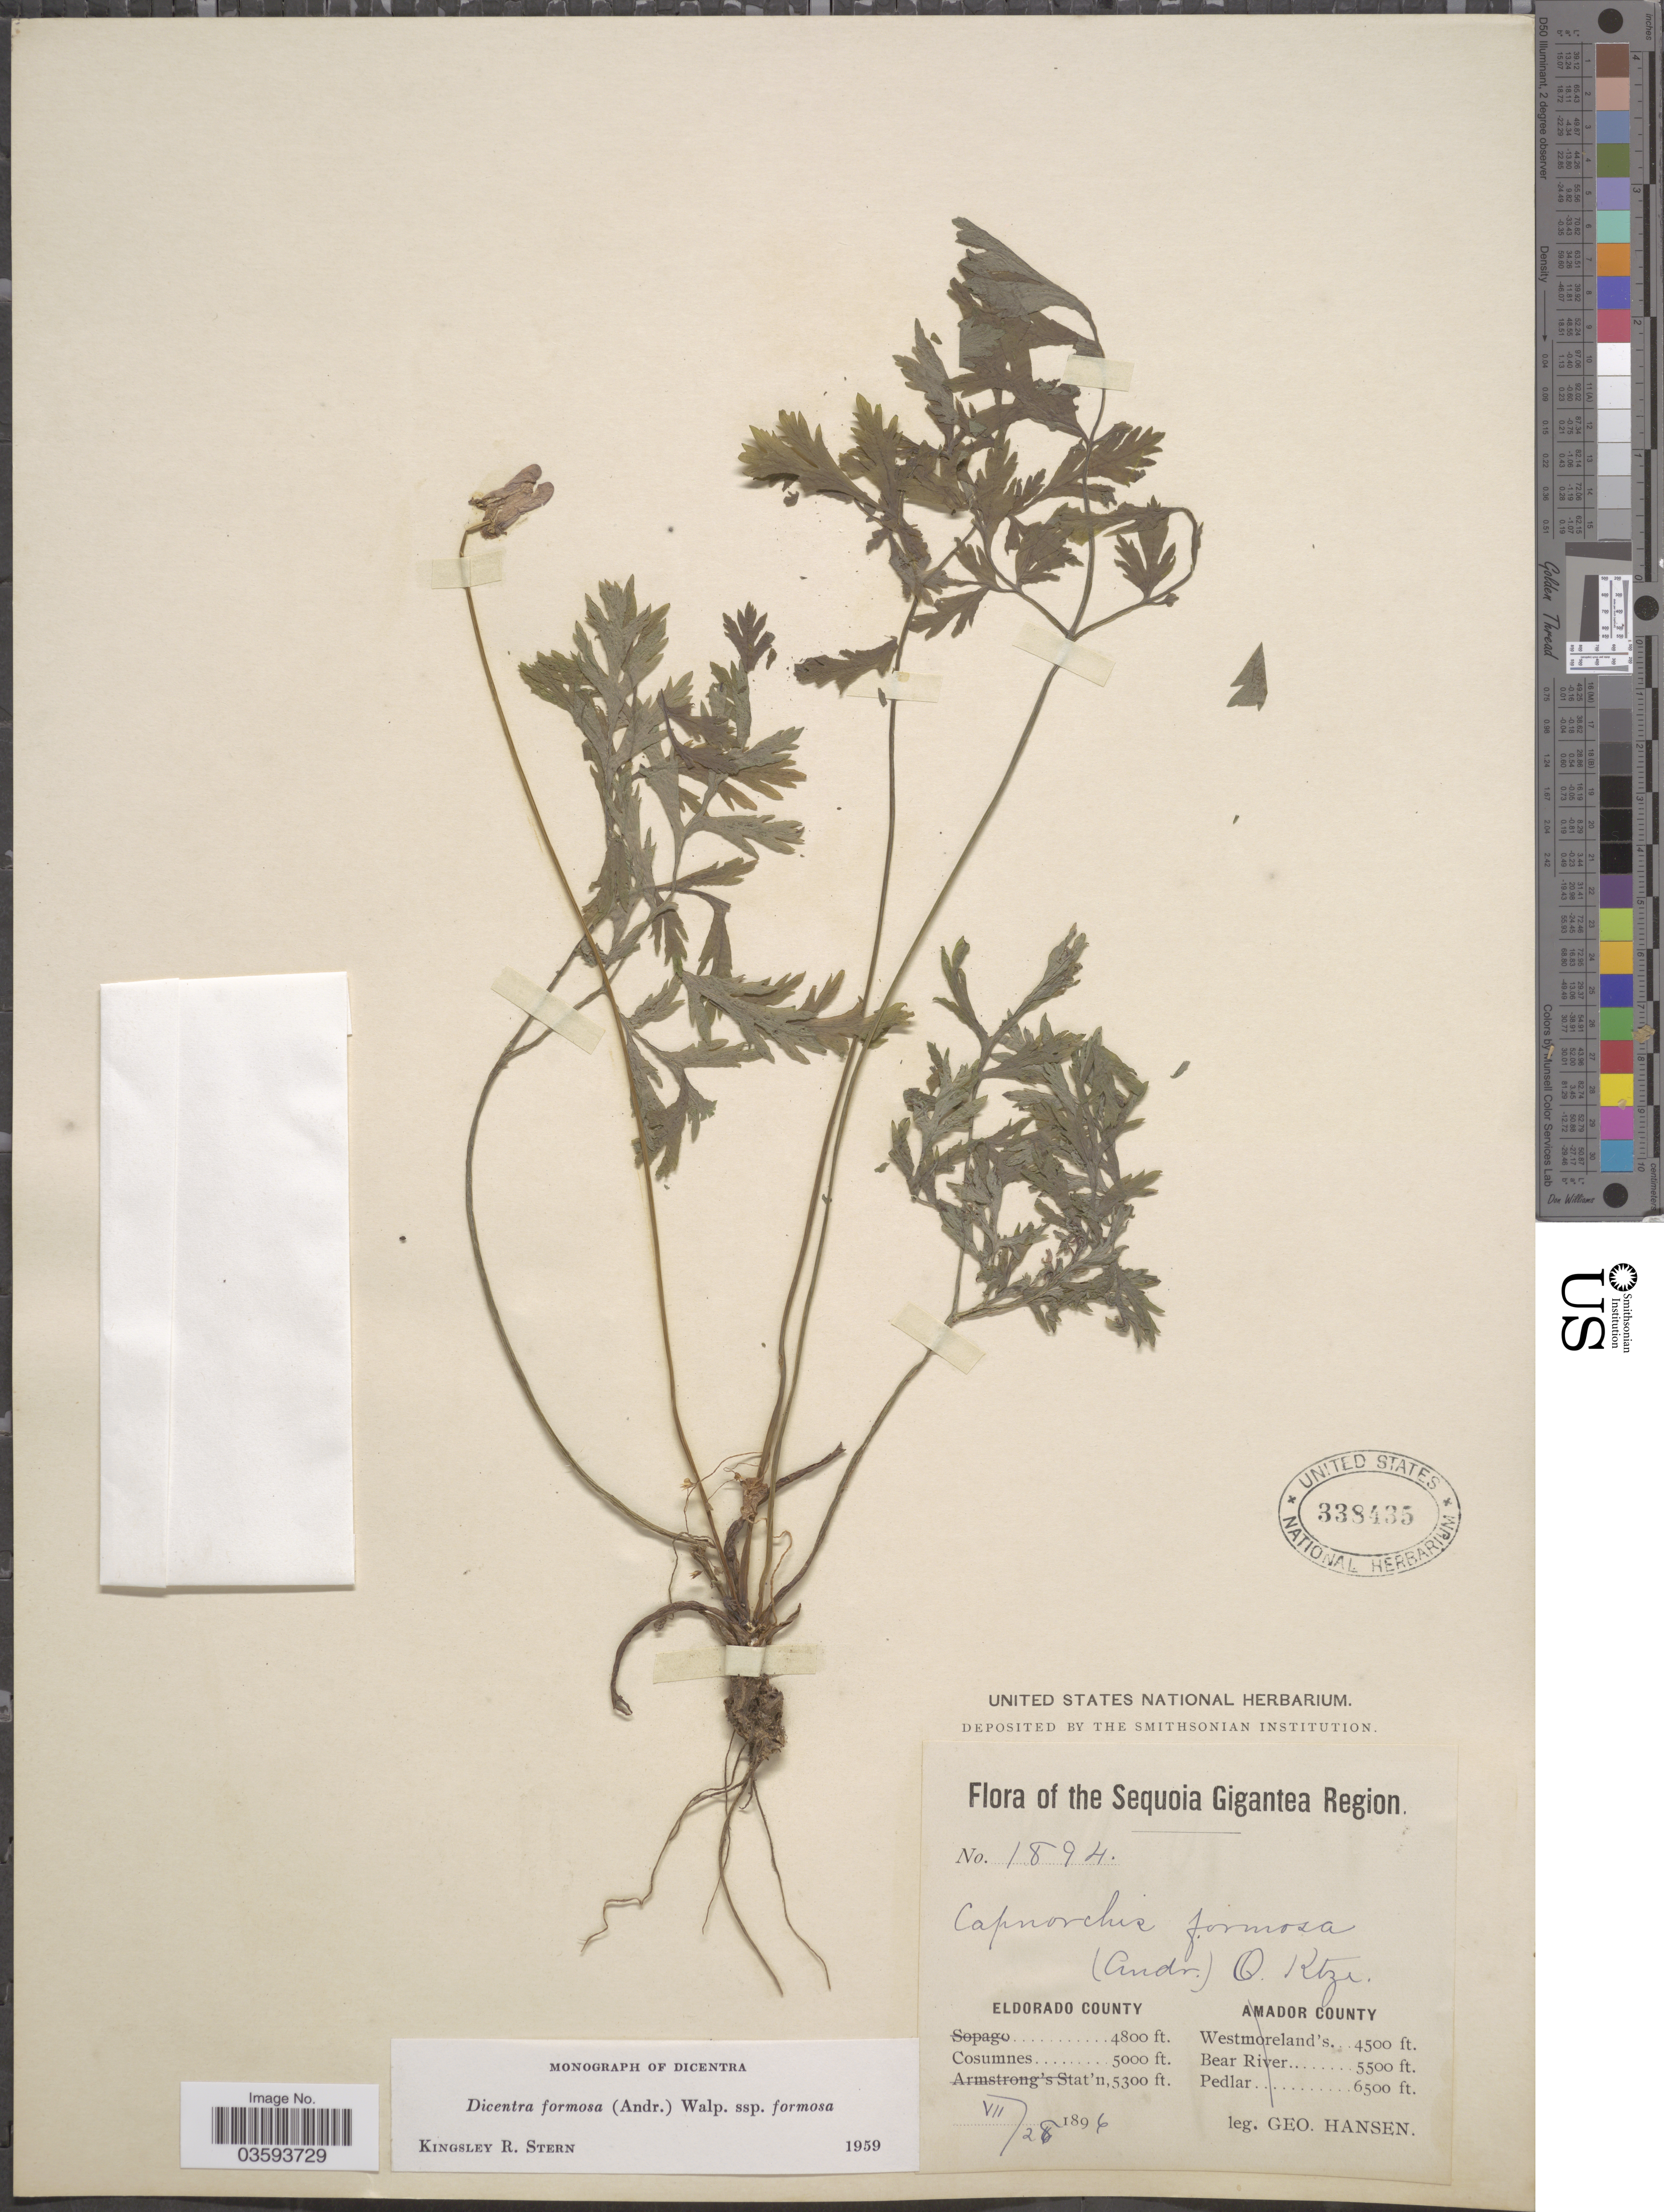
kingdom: Plantae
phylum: Tracheophyta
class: Magnoliopsida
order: Ranunculales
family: Papaveraceae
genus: Dicentra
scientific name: Dicentra formosa subsp. formosa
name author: (Haw.) Walp.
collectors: G. Hansen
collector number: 1894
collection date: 1896-07-28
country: United States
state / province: California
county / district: El Dorado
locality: The Sequoia Gigantea Region. Eldorado County. Cosumnes.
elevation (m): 1524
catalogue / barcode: US 338435